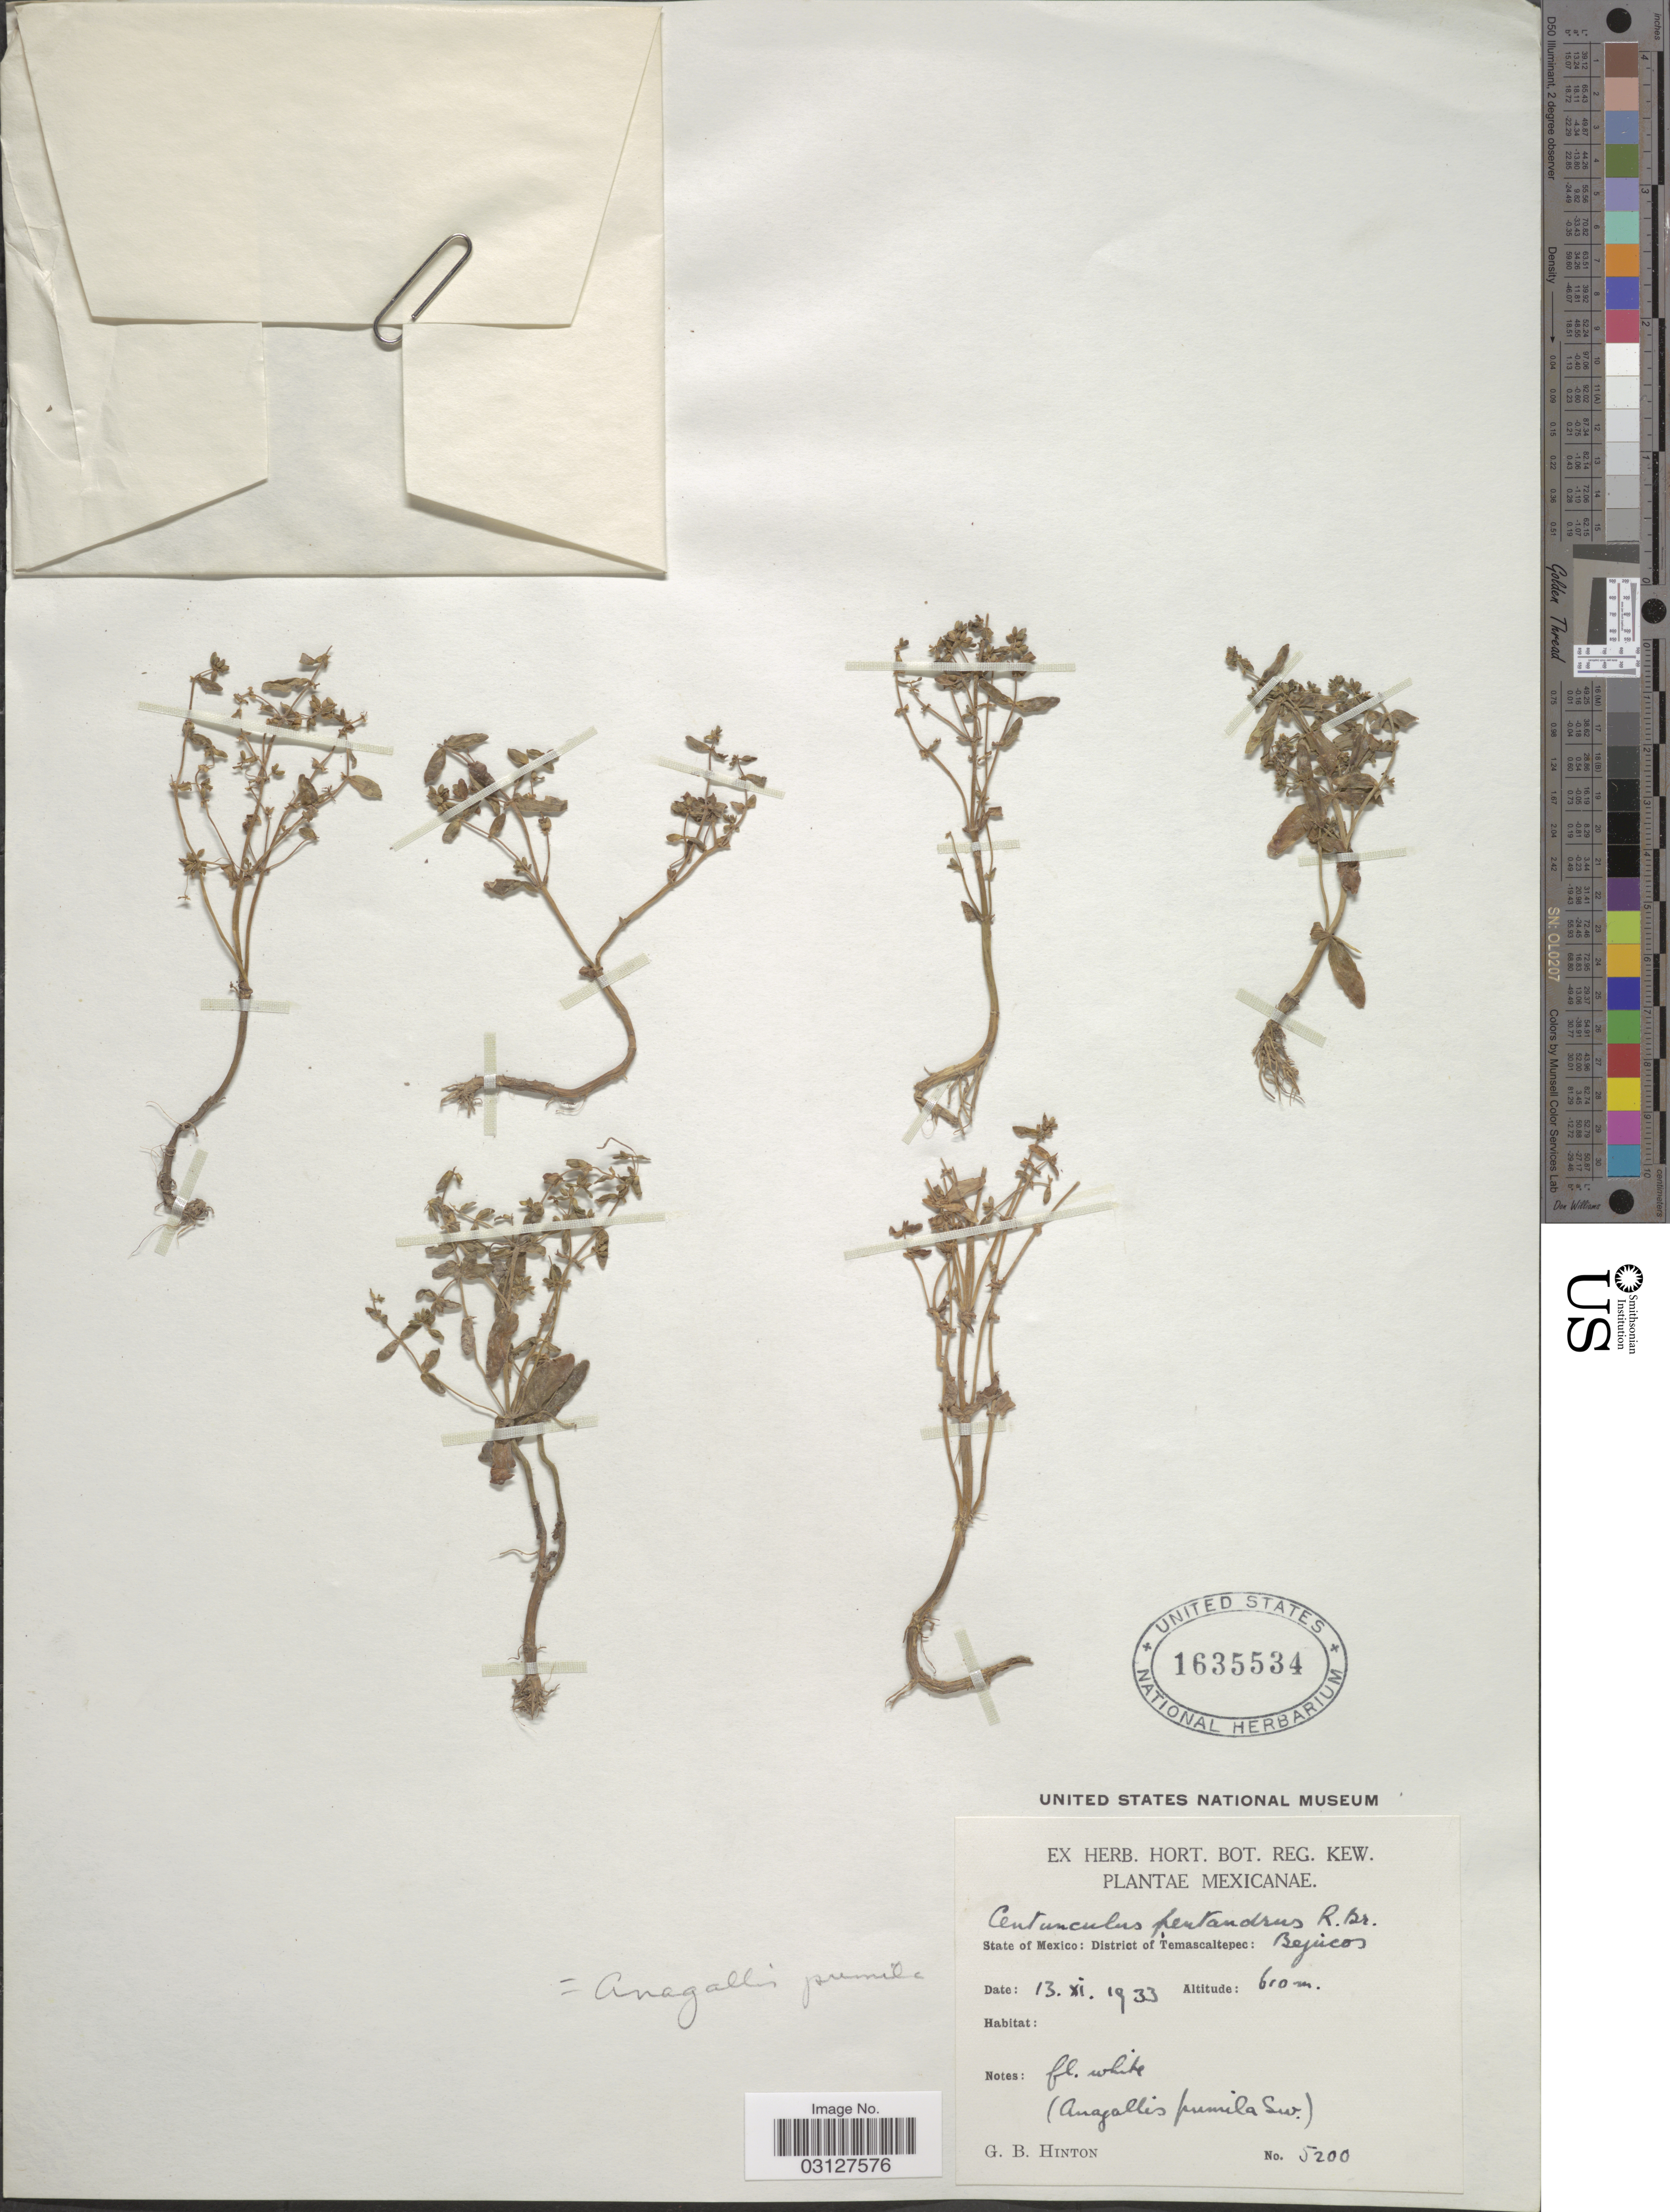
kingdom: Plantae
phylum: Tracheophyta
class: Magnoliopsida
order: Ericales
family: Primulaceae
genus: Anagallis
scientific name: Anagallis pumila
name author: Sw.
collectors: G. B. Hinton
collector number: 5200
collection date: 1933-11-13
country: Mexico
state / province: México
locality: District of Temascaltepec: Bejucos.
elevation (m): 610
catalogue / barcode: US 1635534